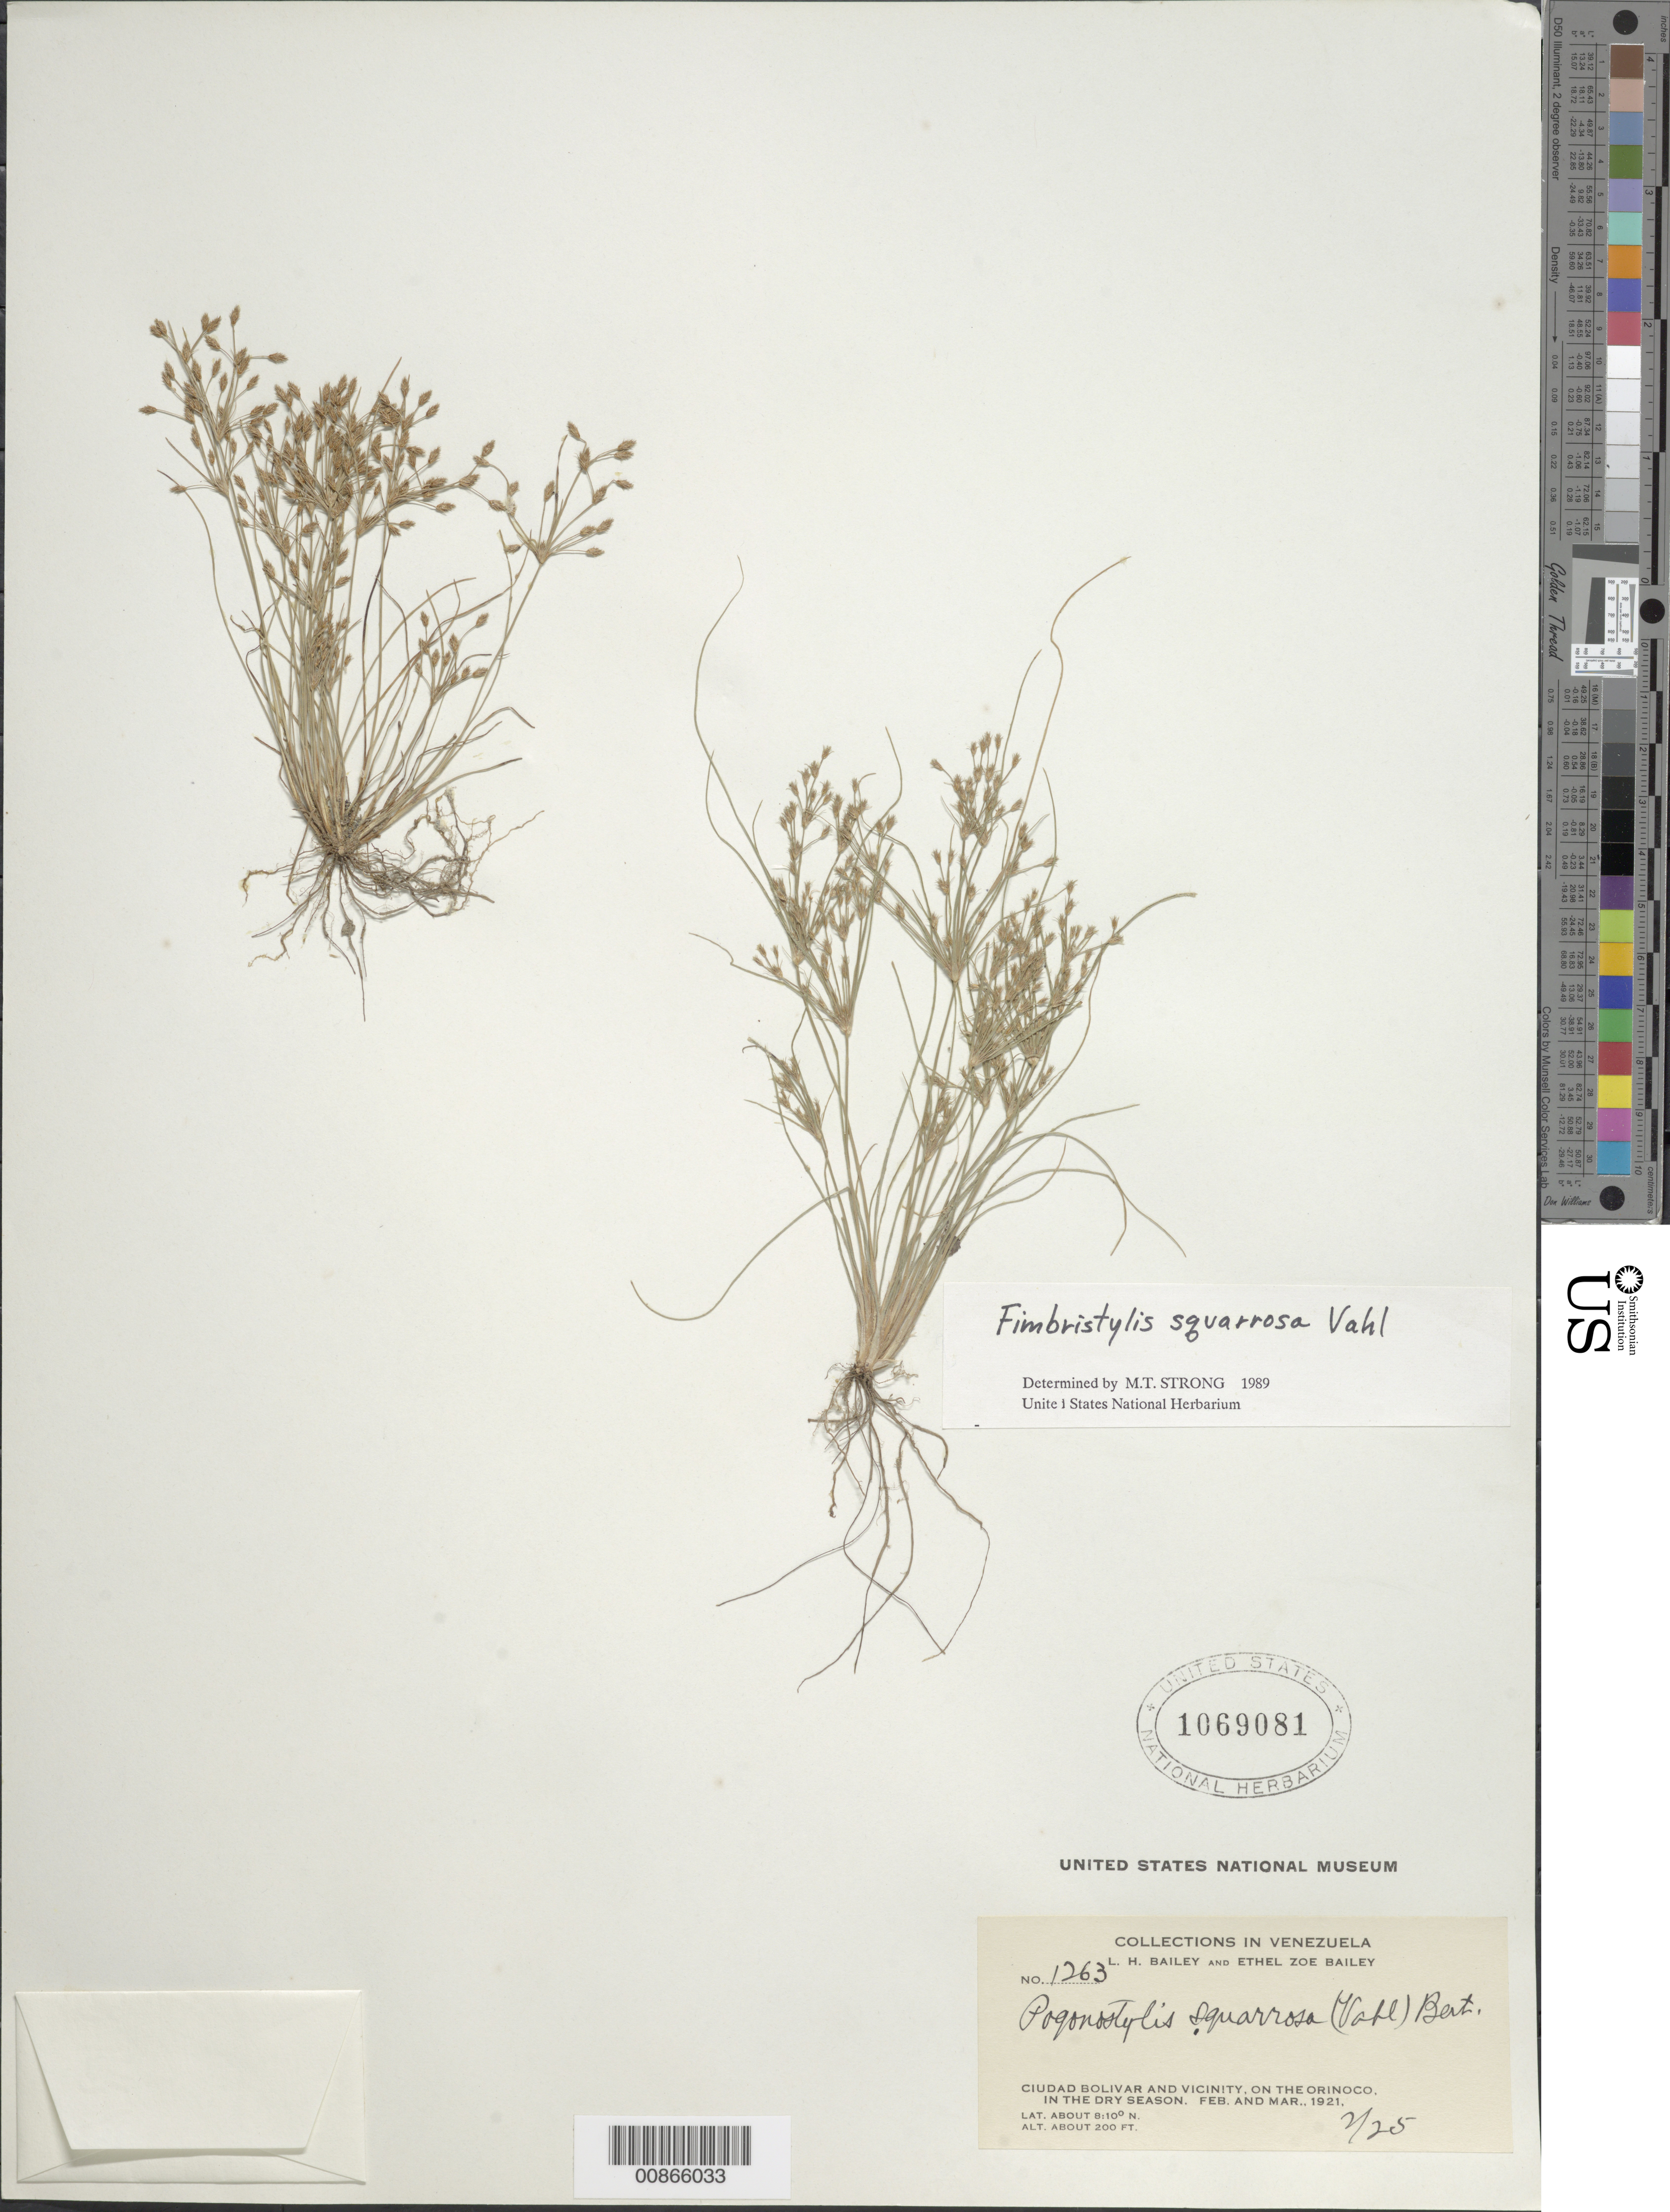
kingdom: Plantae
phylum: Tracheophyta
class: Liliopsida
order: Poales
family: Cyperaceae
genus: Fimbristylis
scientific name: Fimbristylis squarrosa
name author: Vahl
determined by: Strong, M. T., (US), Smithsonian Institution - National Museum of Natural History (UNITED STATES)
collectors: L. H. Bailey & E. Z. Bailey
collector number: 1263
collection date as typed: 25-Feb-21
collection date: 1921-02-25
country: Venezuela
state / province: Bolívar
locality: Ciudad Bolívar and vicinity, Orinoco R.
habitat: Dry season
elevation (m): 61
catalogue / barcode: US 1069081